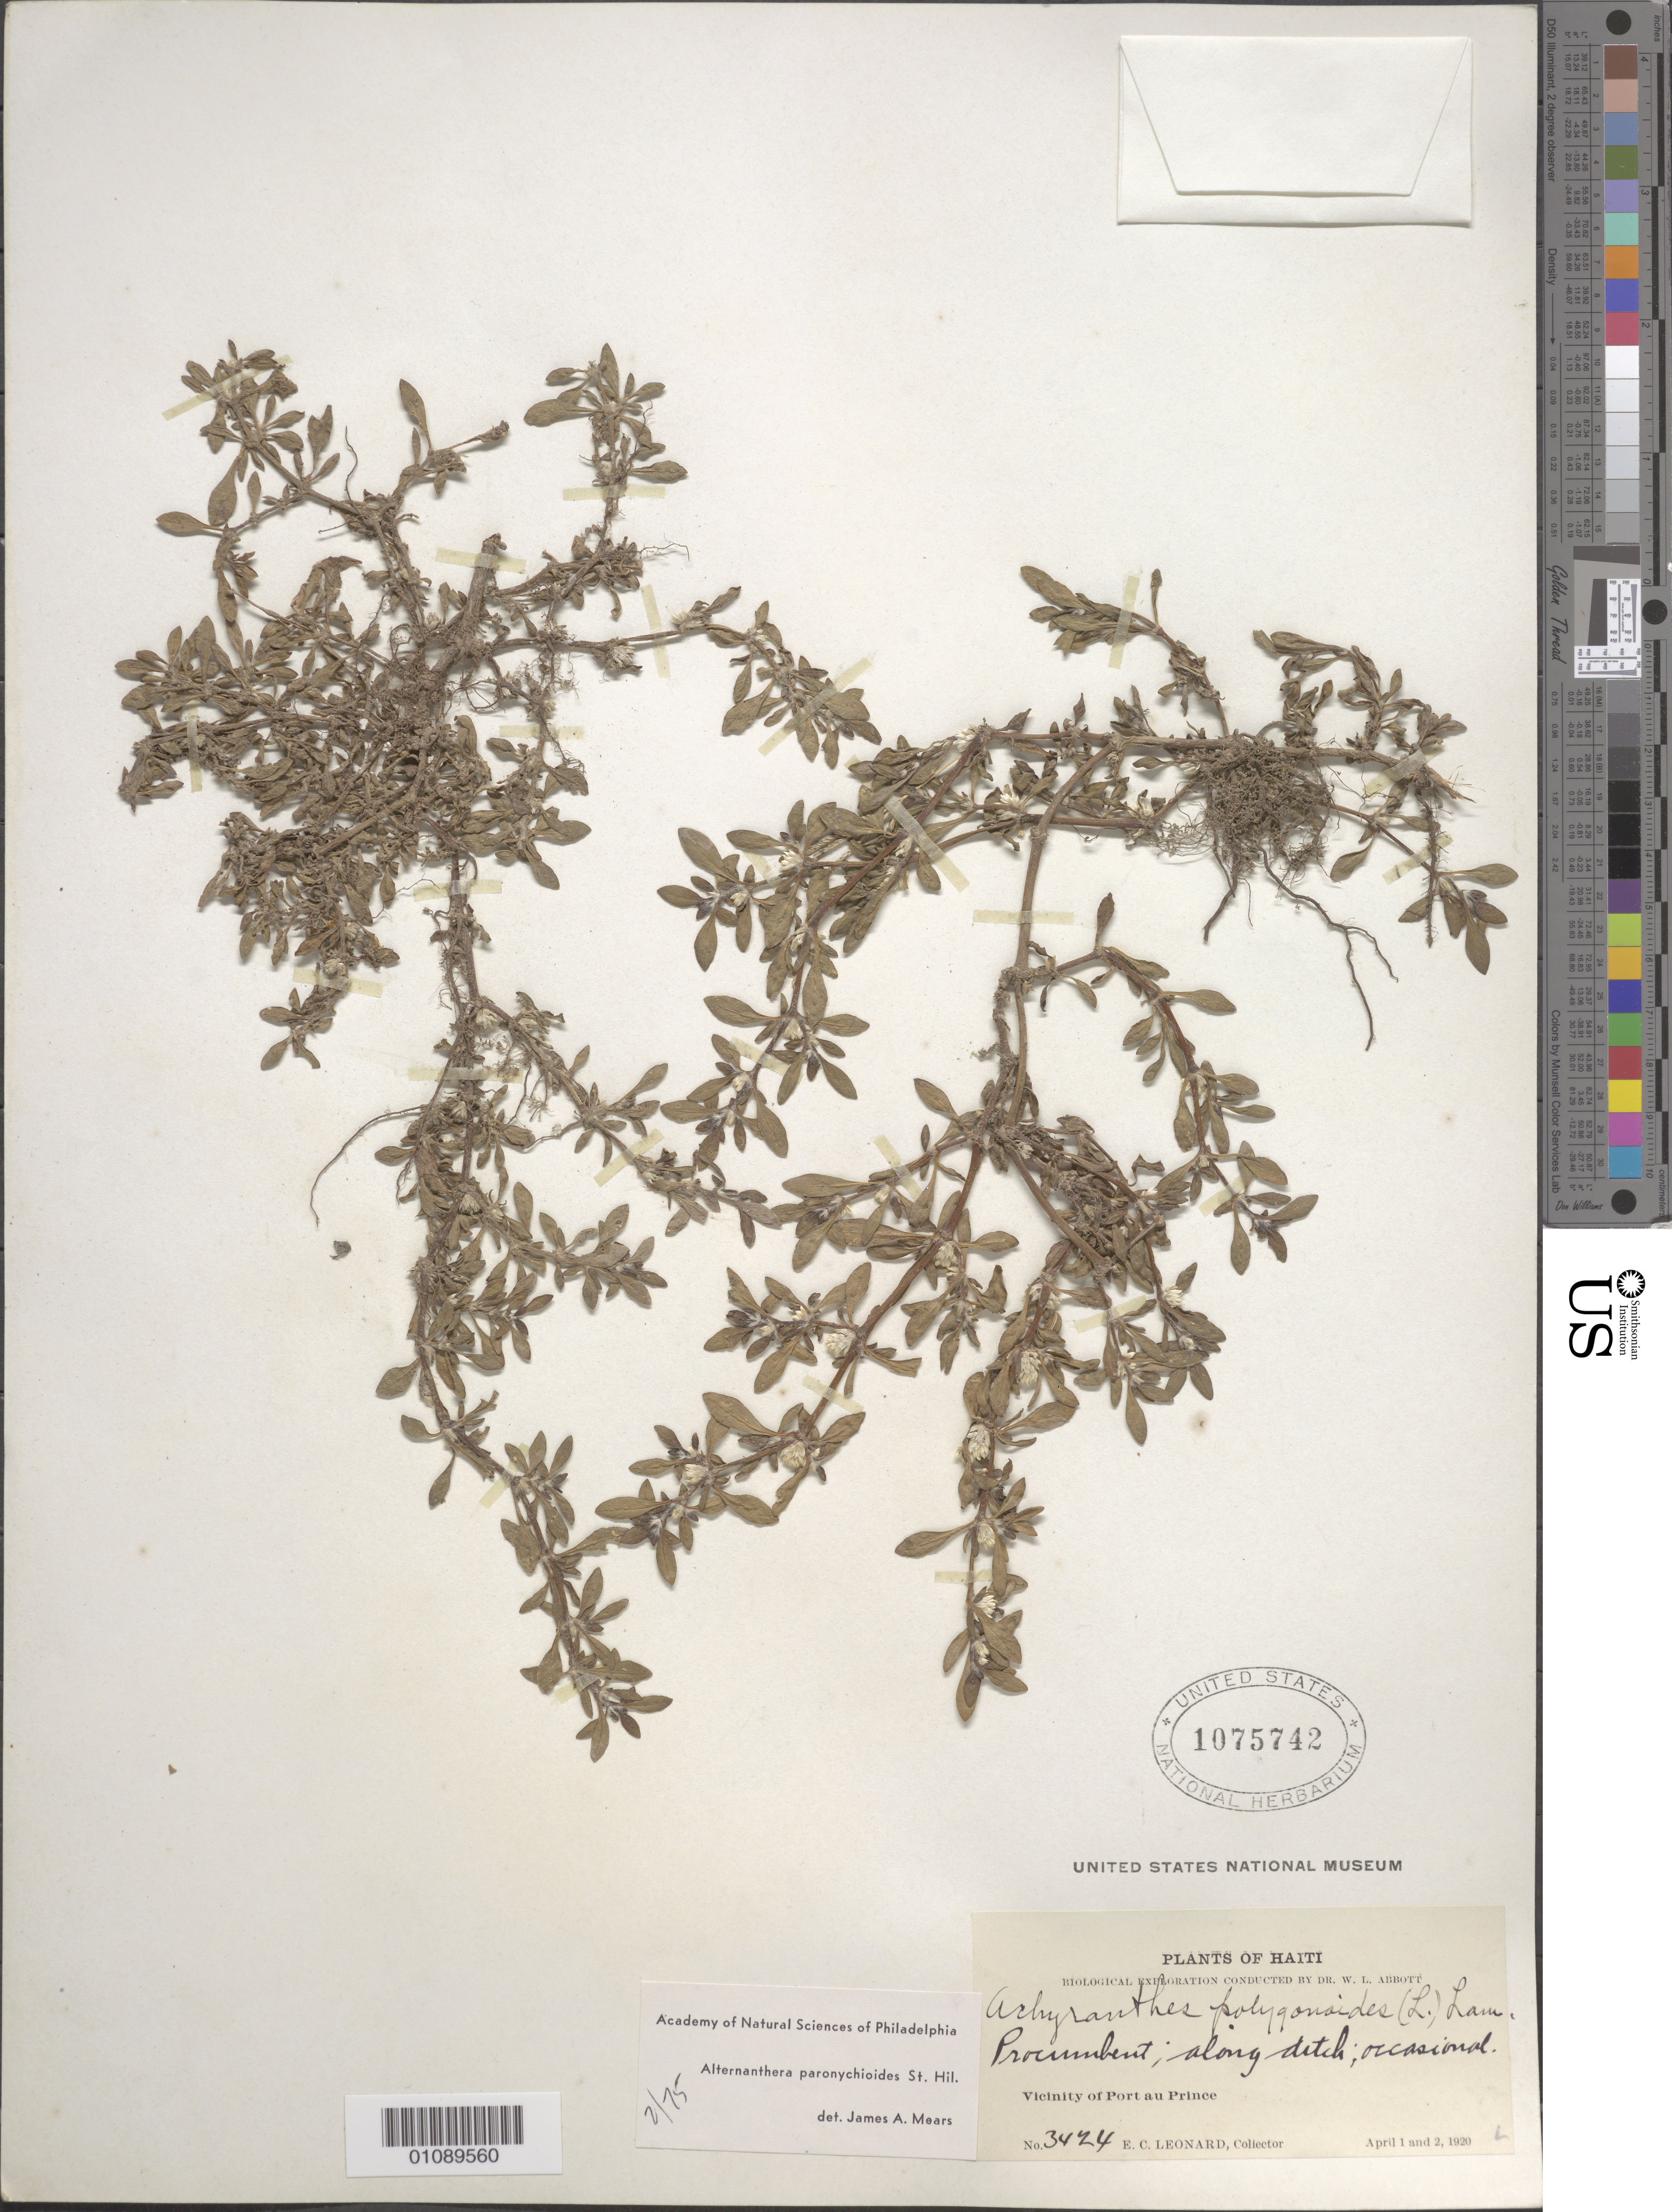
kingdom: Plantae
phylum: Tracheophyta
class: Magnoliopsida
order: Caryophyllales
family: Amaranthaceae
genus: Alternanthera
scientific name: Alternanthera paronychioides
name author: A. St.-Hil.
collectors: E. C. Leonard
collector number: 3424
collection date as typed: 01 Apr 1920 and 02 Apr 1920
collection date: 1920-04-01,1920-04-02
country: Haiti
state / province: Óuest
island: Hispaniola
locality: Vicinity of Port au Prince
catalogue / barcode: US 1075742